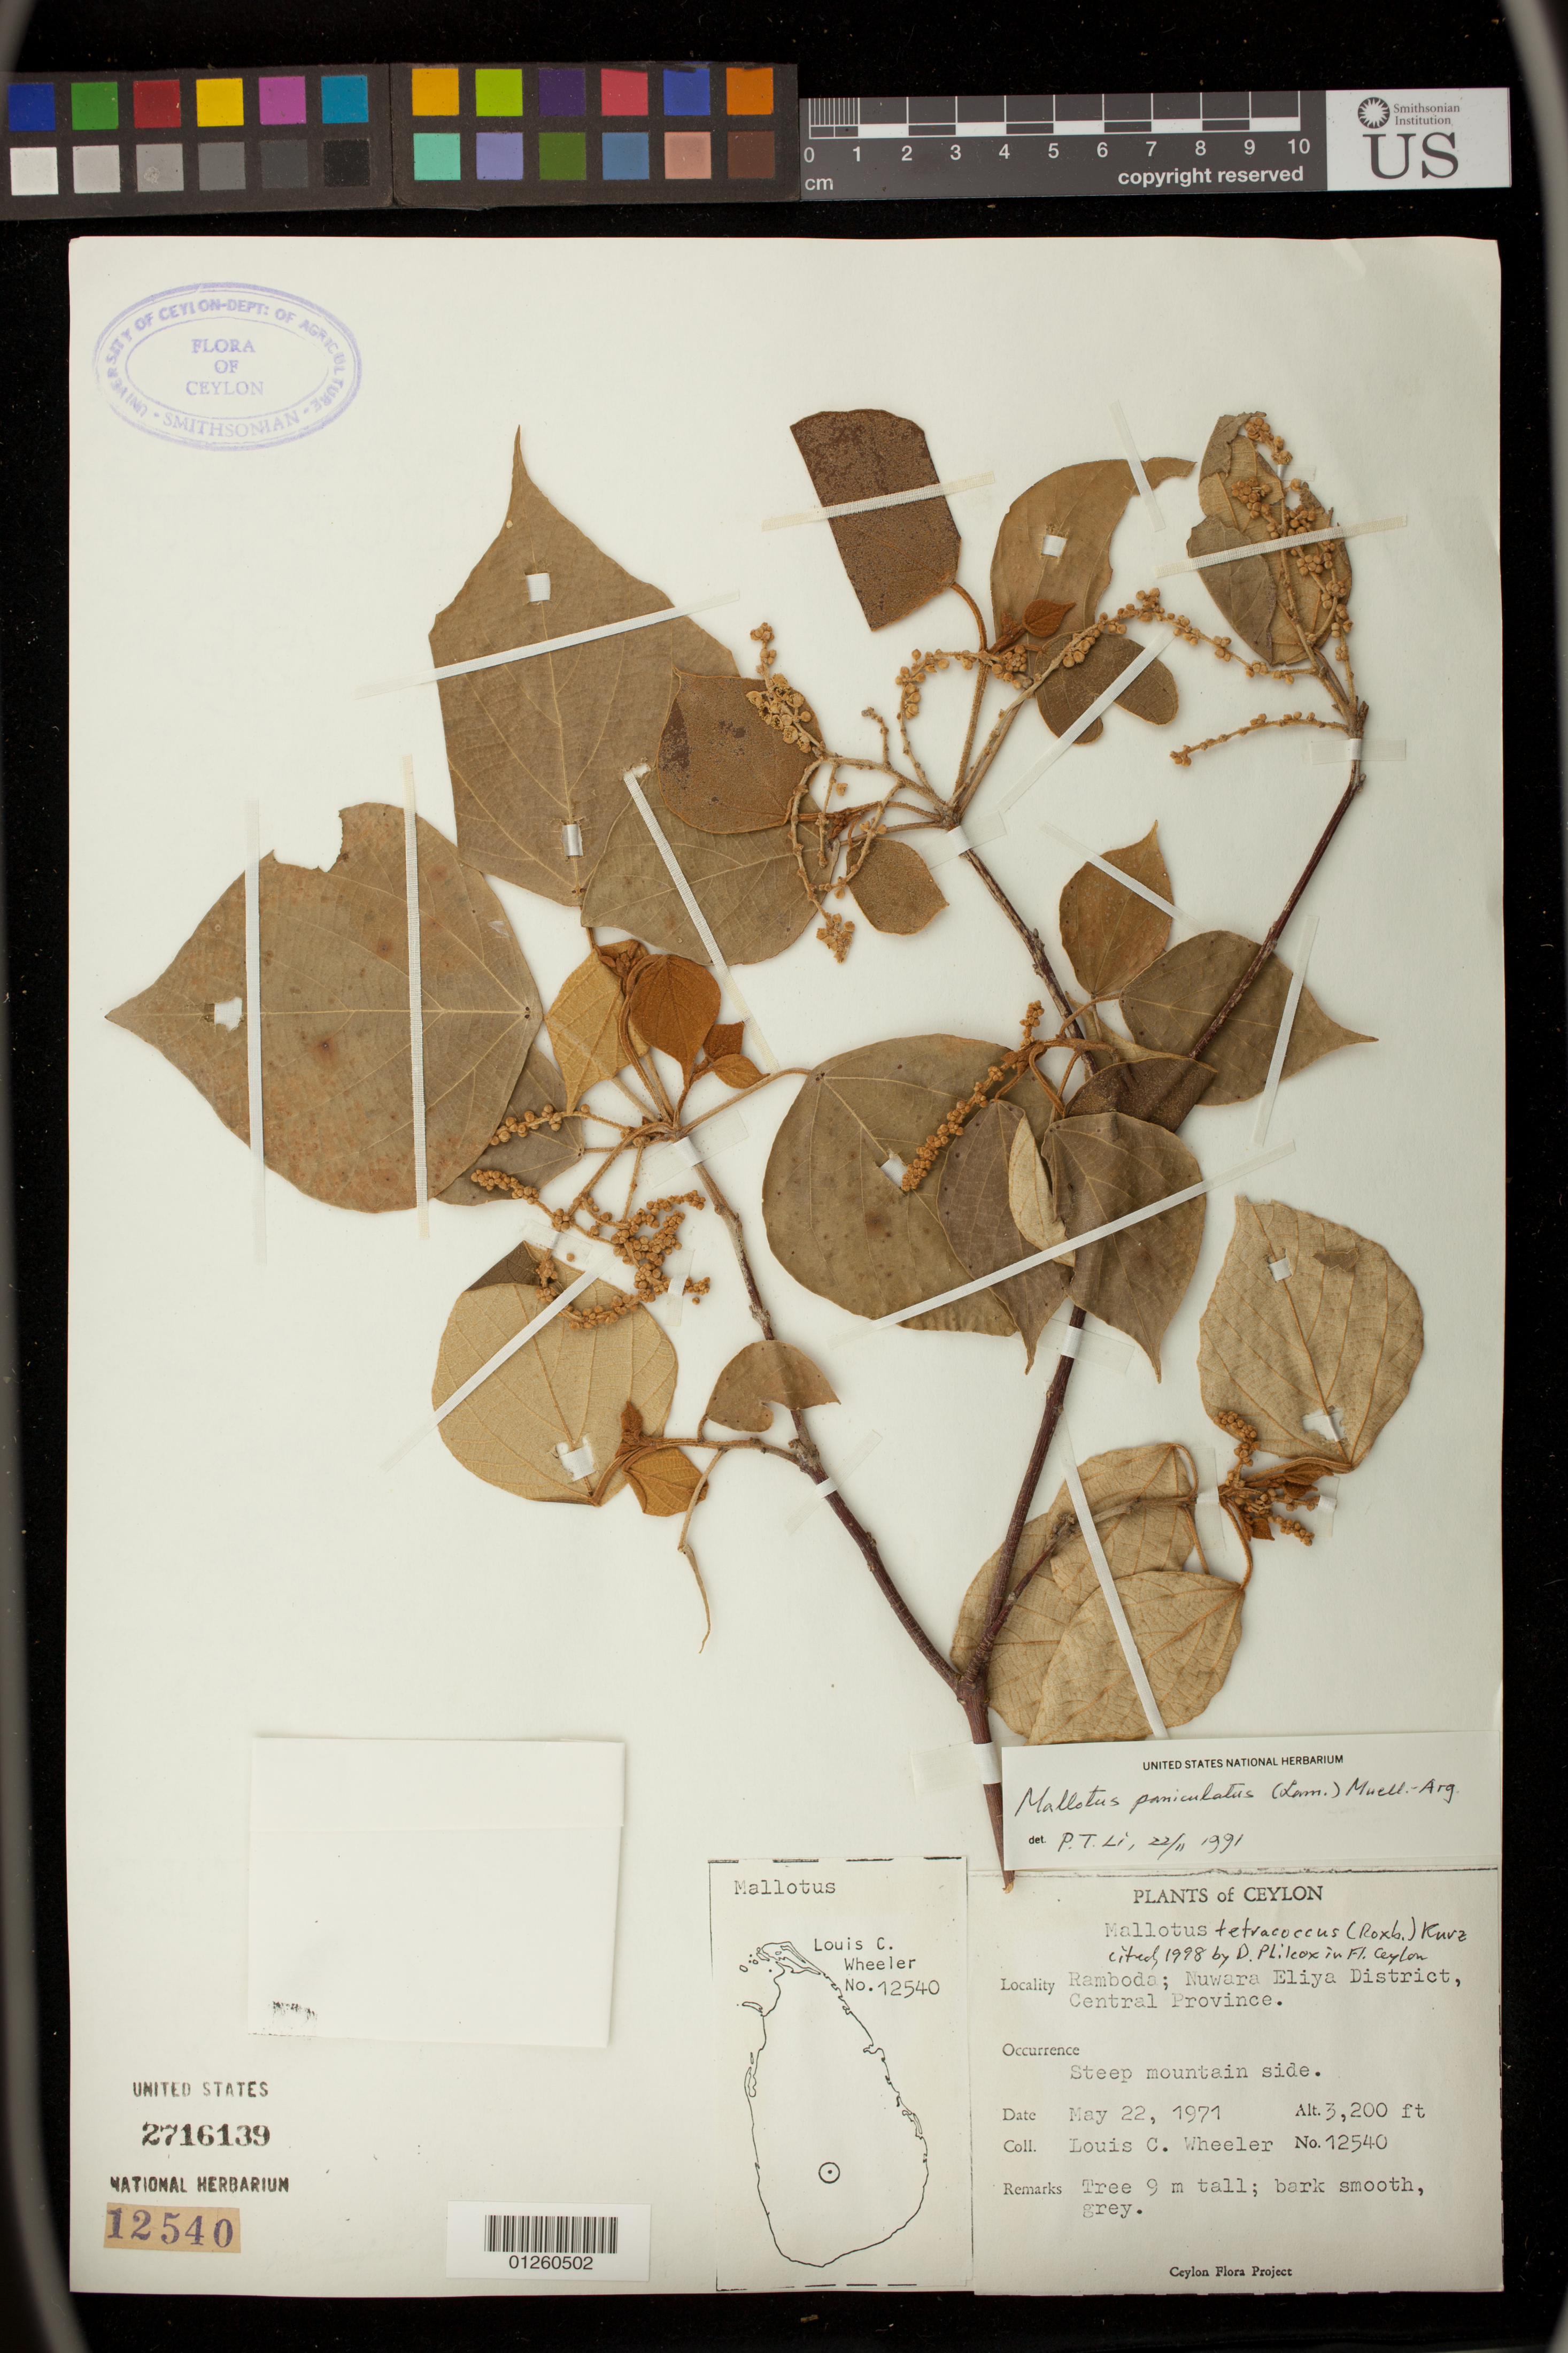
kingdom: Plantae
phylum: Tracheophyta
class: Magnoliopsida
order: Malpighiales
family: Euphorbiaceae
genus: Mallotus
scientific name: Mallotus tetracoccus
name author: (Roxb.) Kurz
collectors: L. C. Wheeler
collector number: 12540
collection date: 1971-05-22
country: Sri Lanka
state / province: Central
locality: Ramboda, Nuwara Eliya District, Central Province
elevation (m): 975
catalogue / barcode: US 2716139